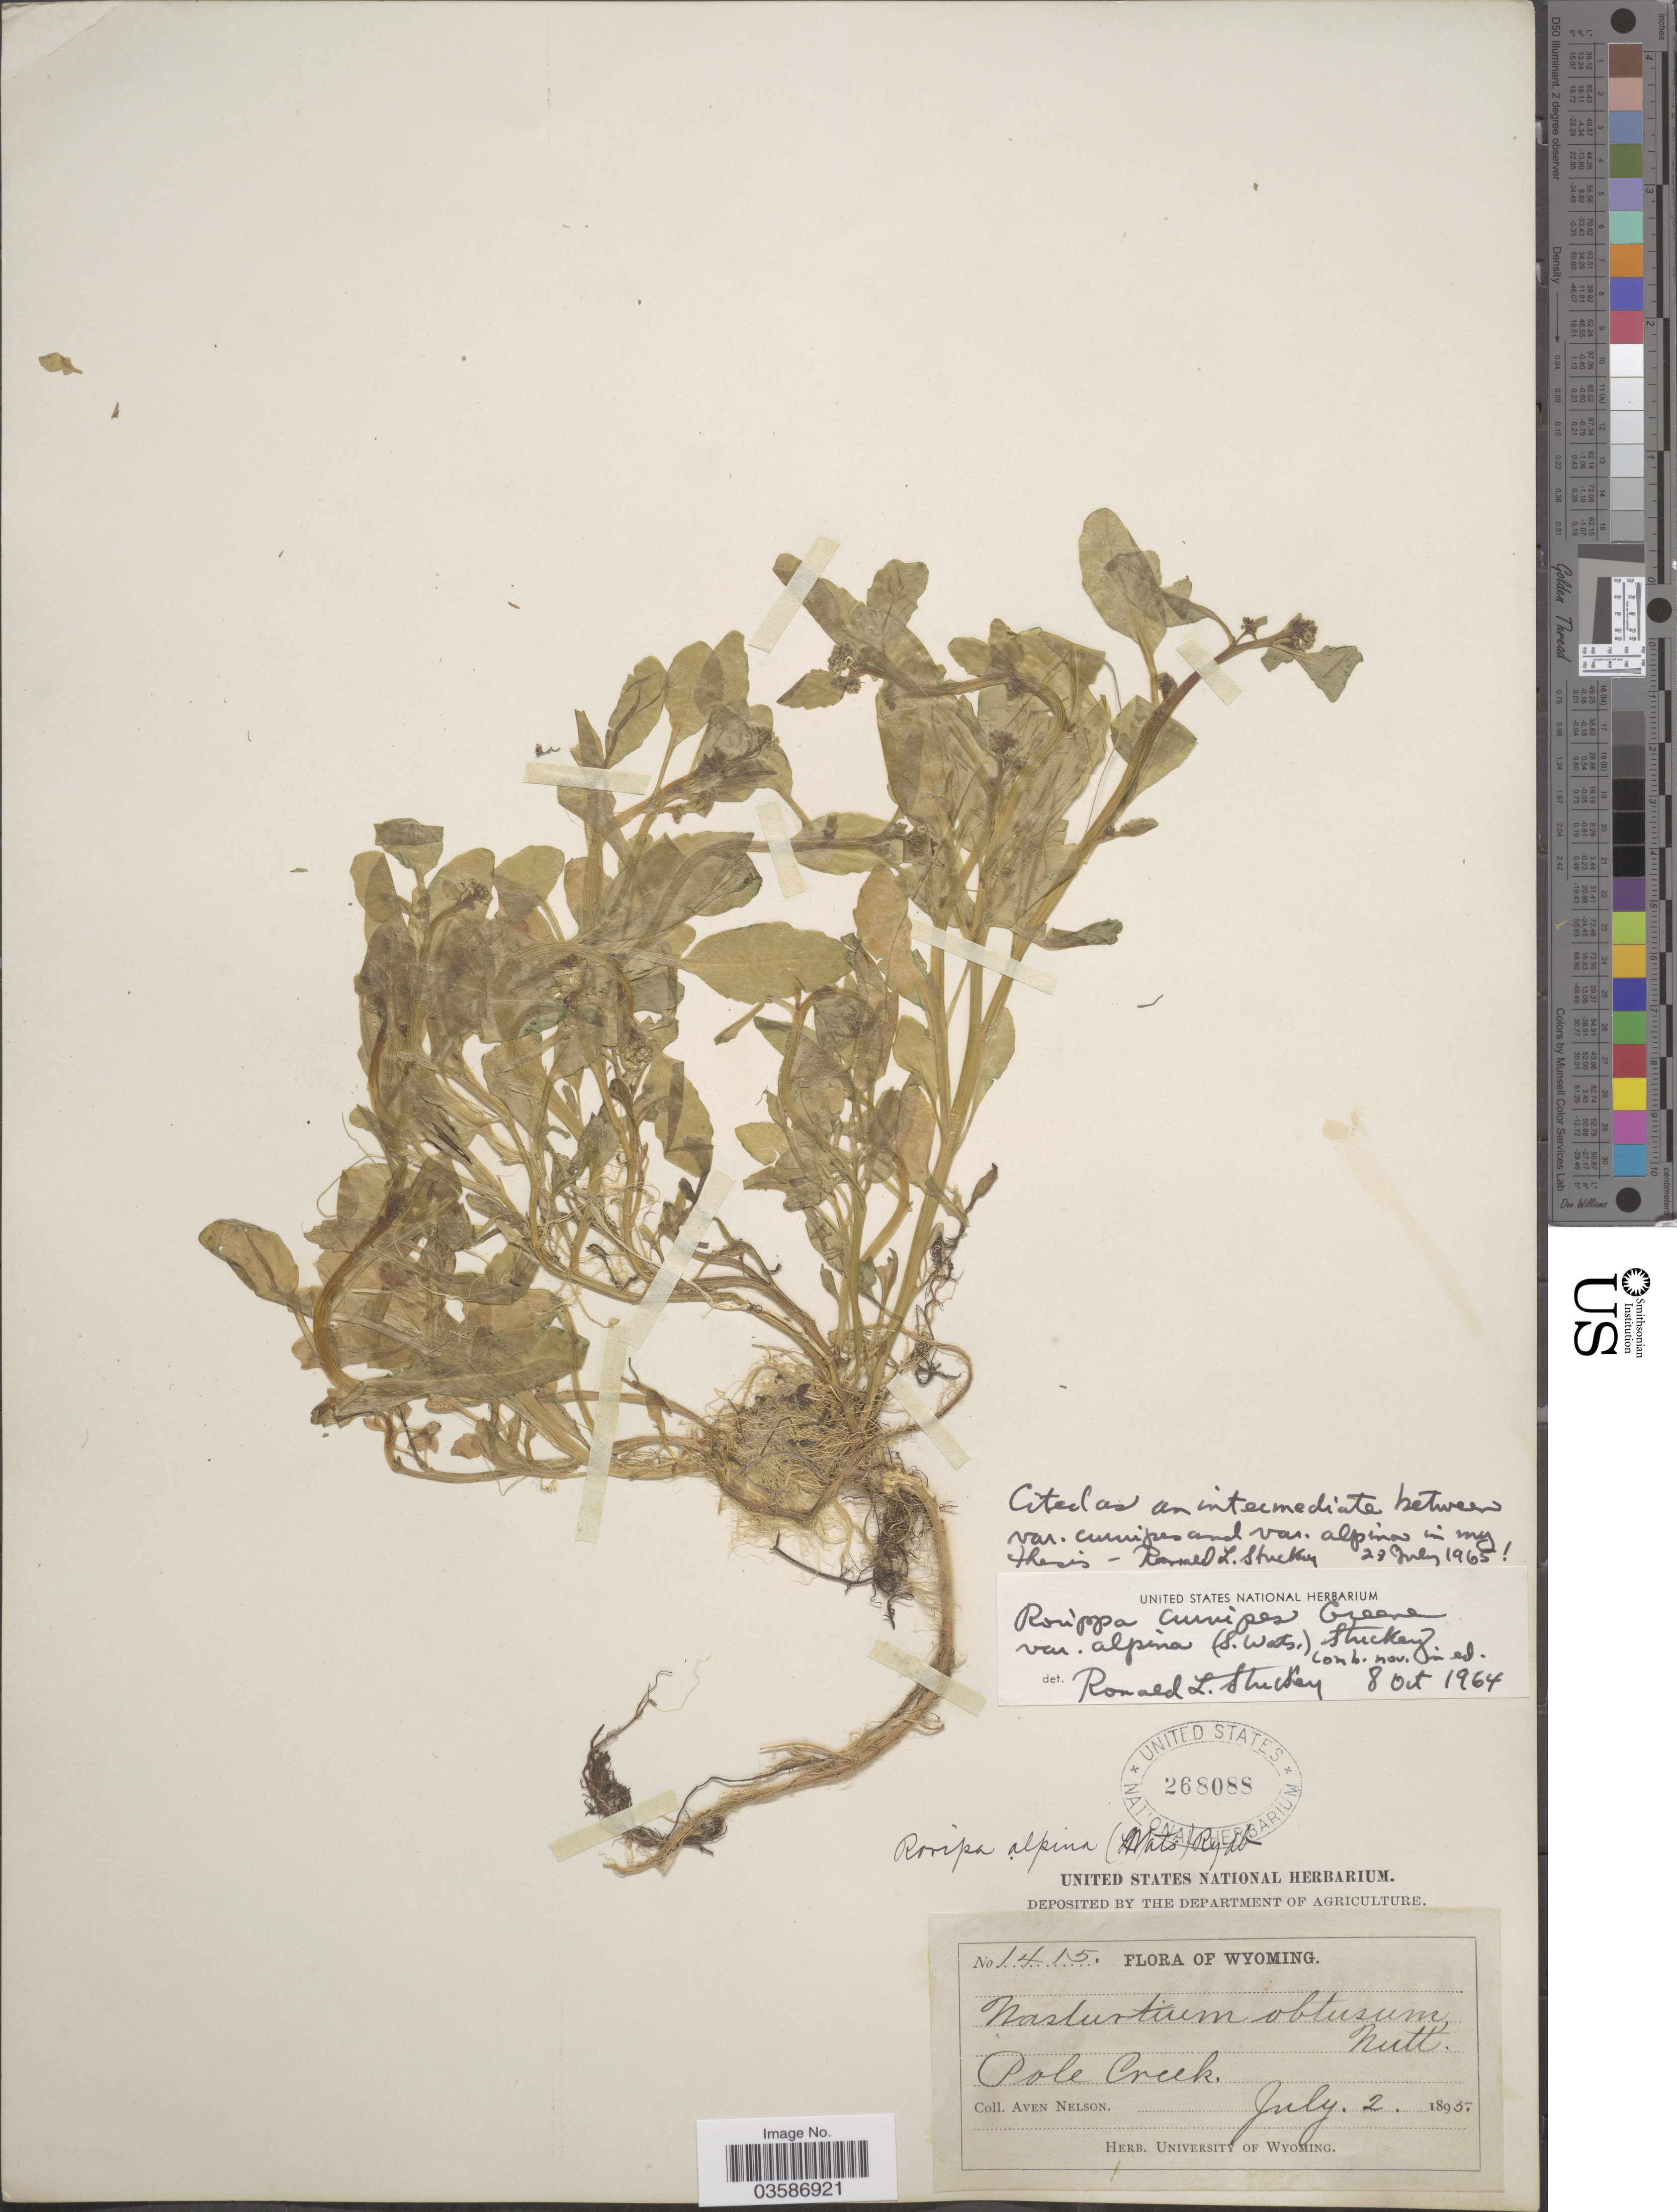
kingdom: Plantae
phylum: Tracheophyta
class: Magnoliopsida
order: Brassicales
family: Brassicaceae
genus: Rorippa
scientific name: Rorippa curvipes var. alpina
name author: (S. Watson) Stuckey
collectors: A. Nelson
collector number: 1415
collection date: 1895-07-02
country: United States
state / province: Wyoming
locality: Pole Creek.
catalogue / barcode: US 268088